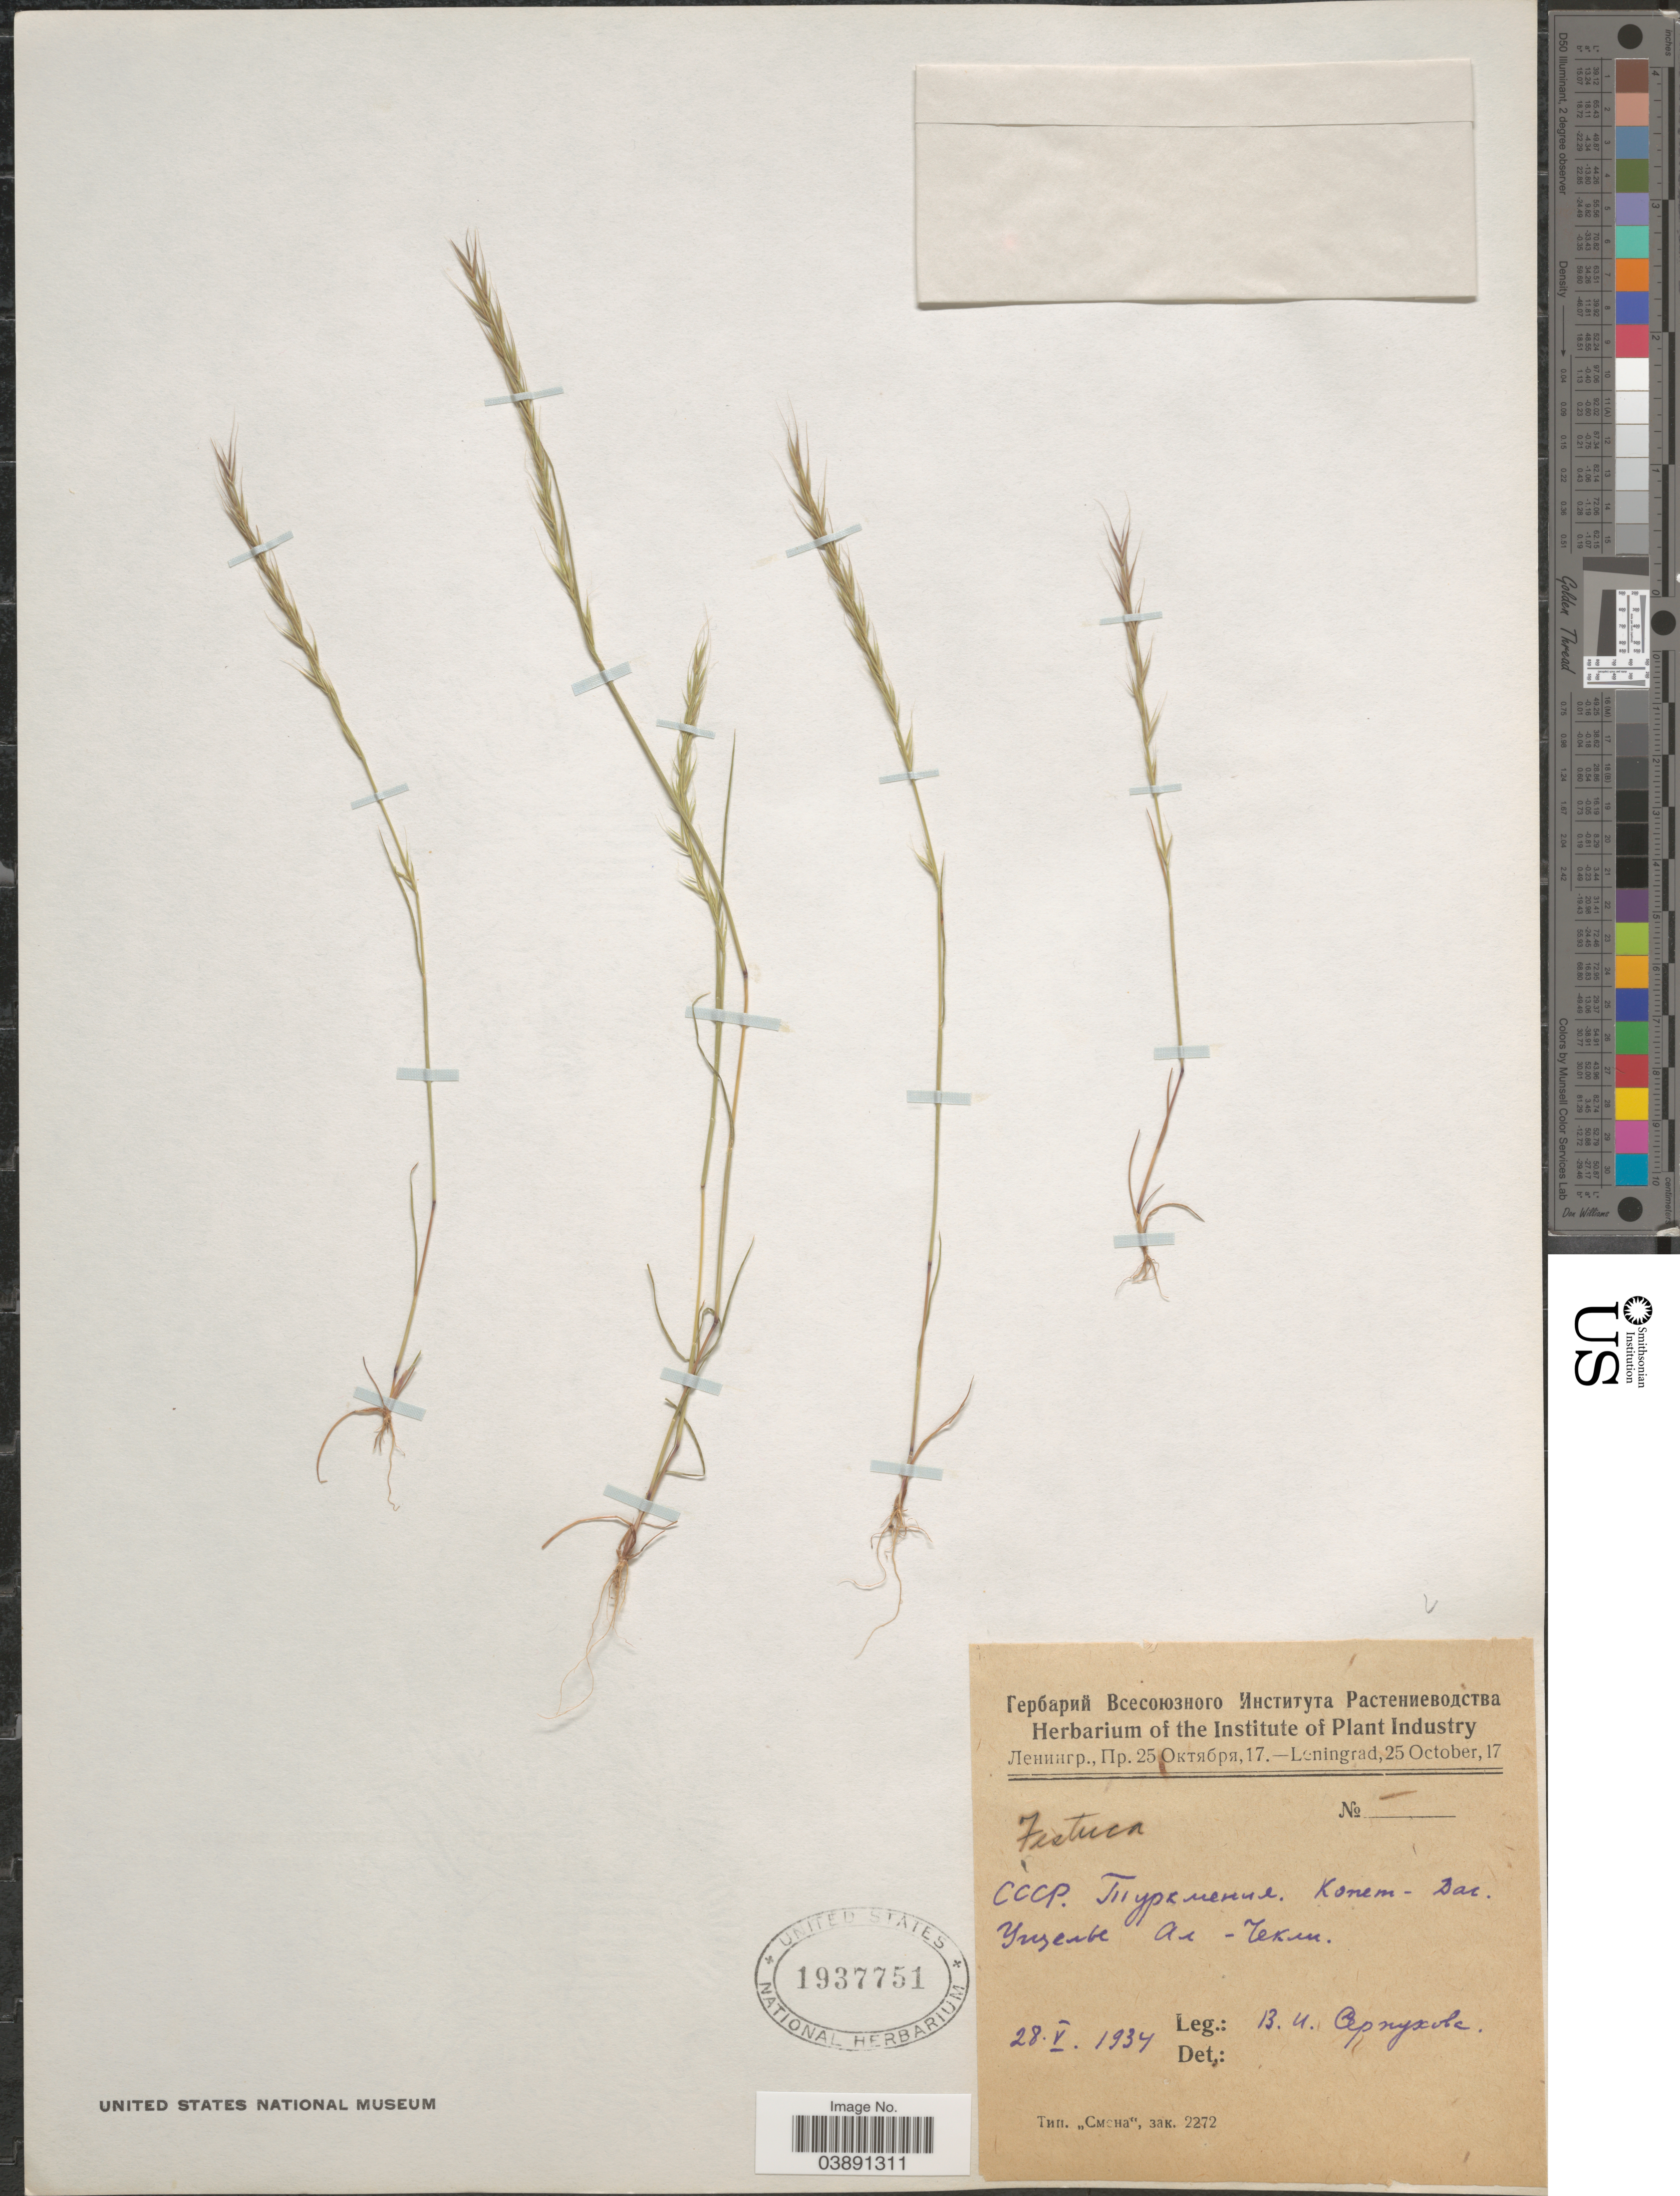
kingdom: Plantae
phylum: Tracheophyta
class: Liliopsida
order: Poales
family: Poaceae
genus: Festuca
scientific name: Festuca sp.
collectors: V. Serpukhova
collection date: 1934-05-28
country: Turkmenistan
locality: Kopet Dag, gorge Al Chekli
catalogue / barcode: US 1937751